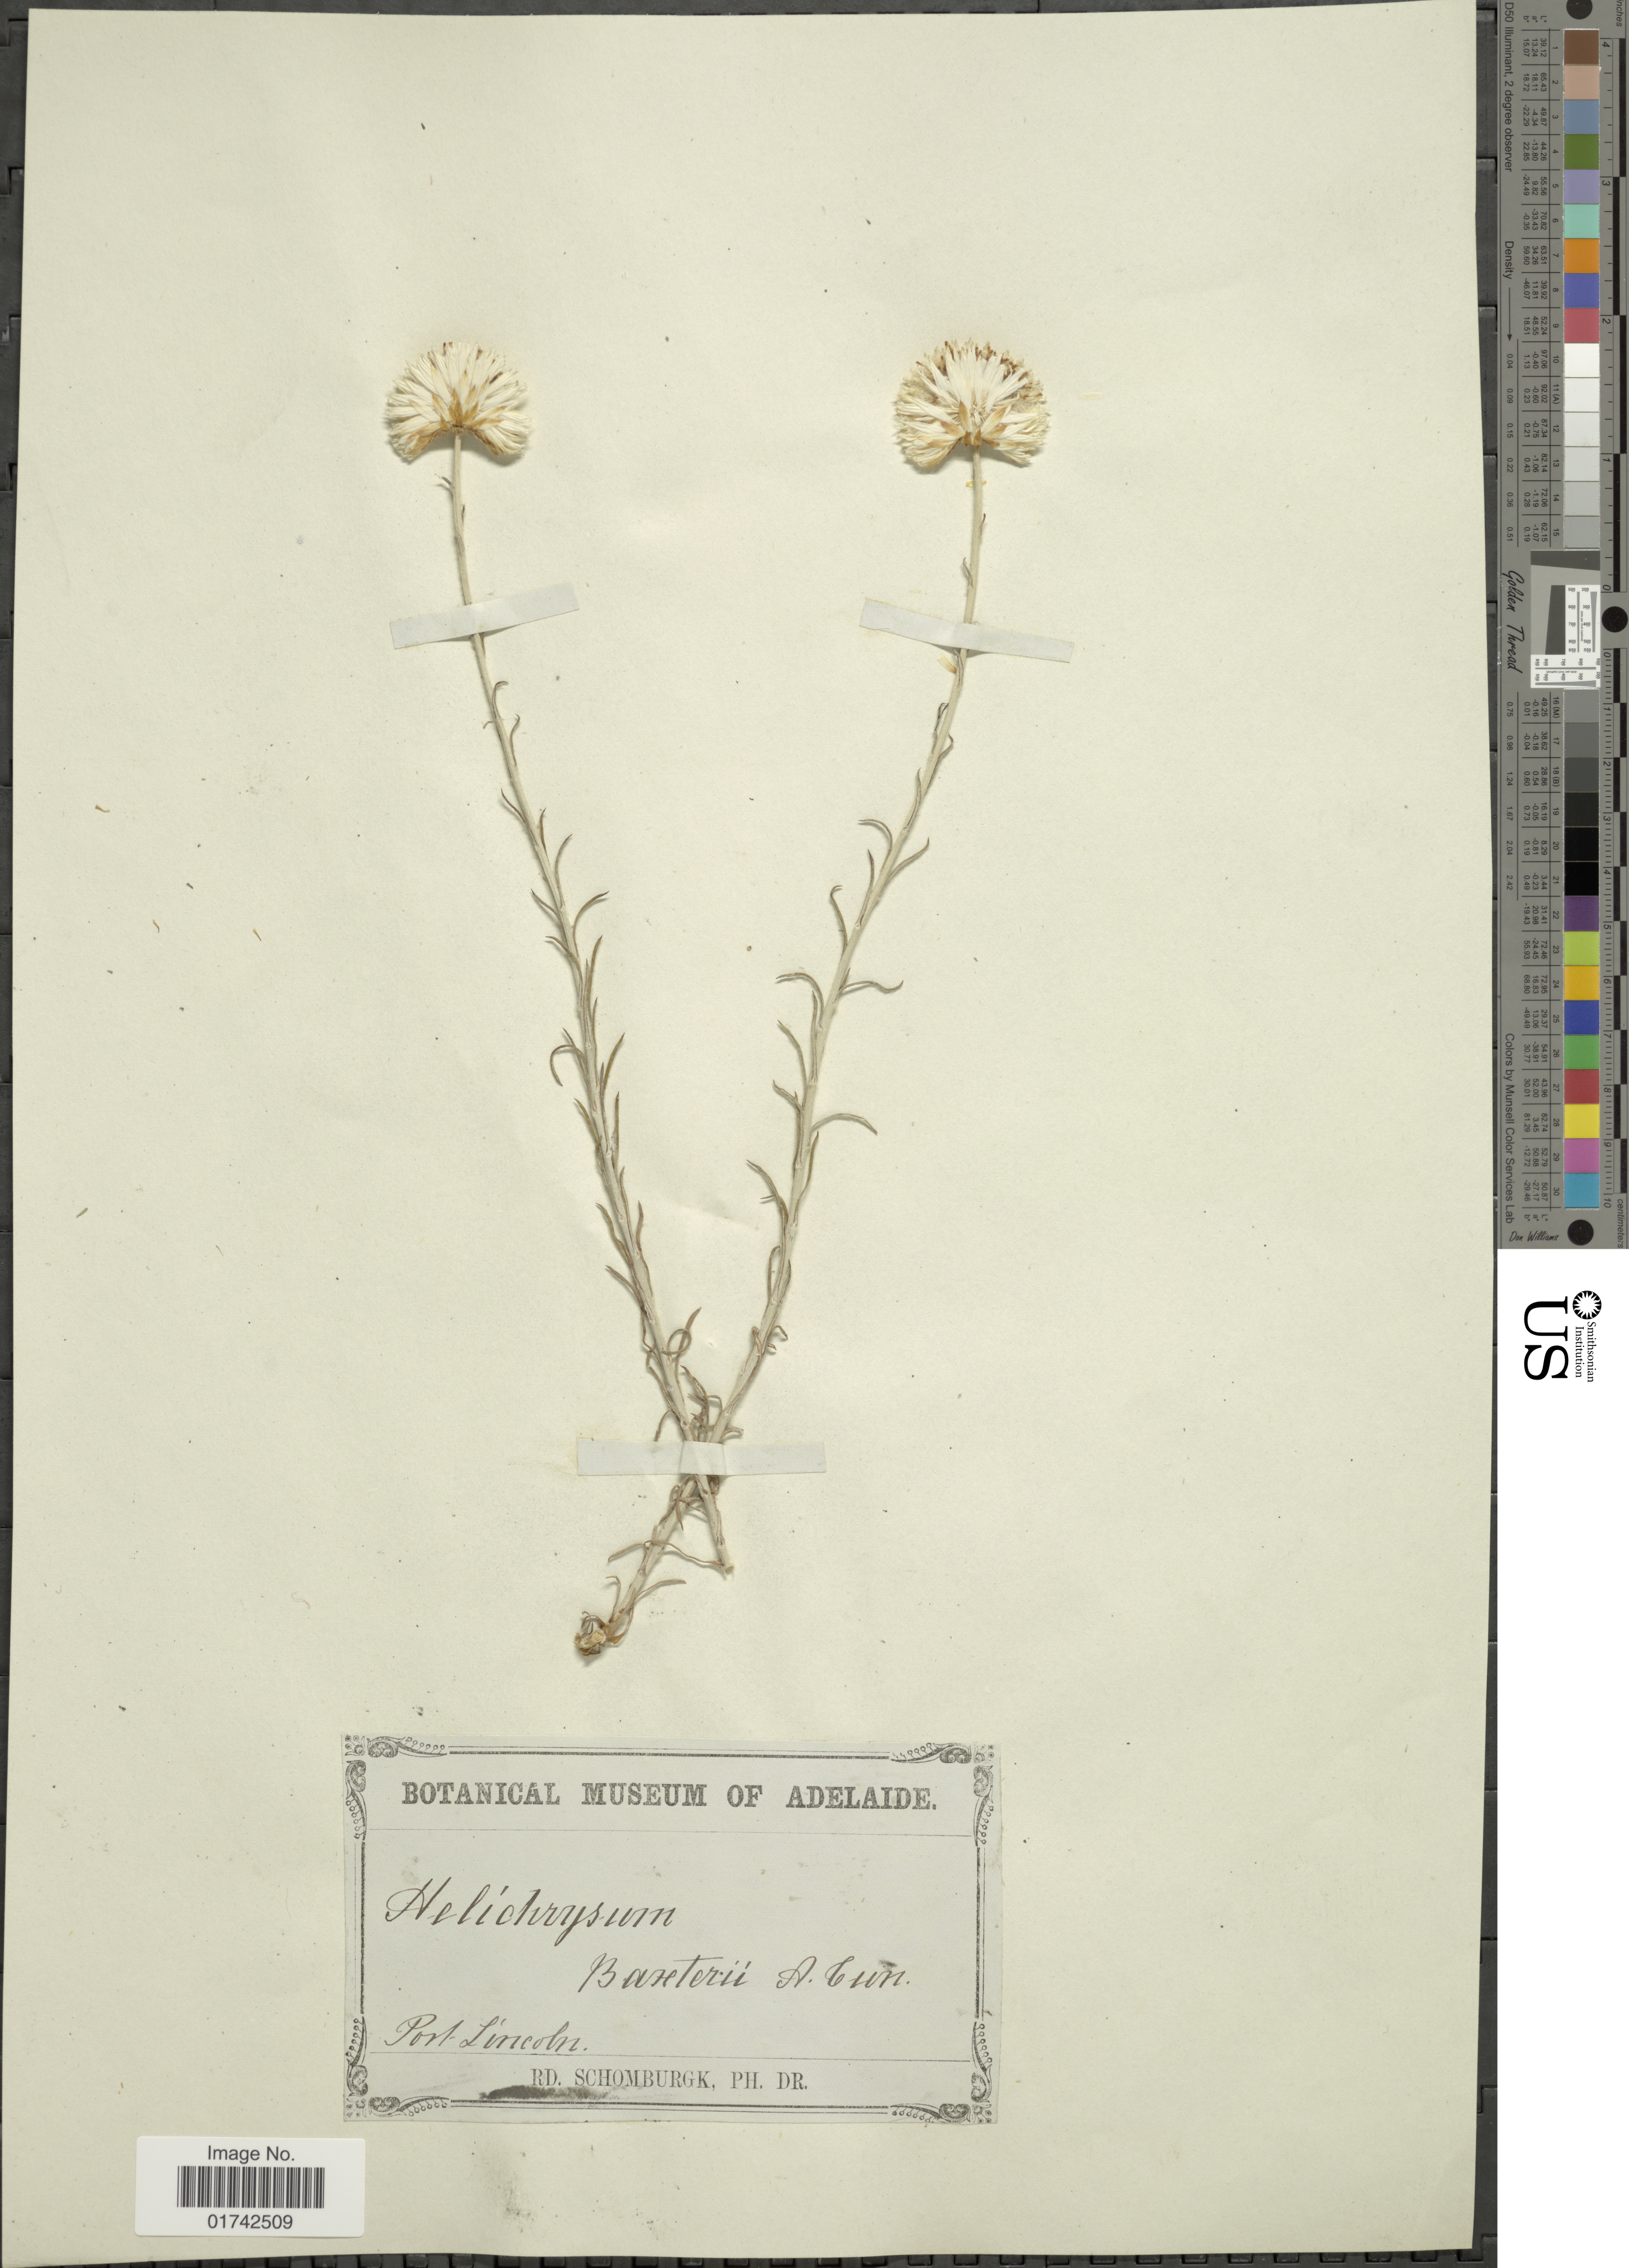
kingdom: Plantae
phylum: Tracheophyta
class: Magnoliopsida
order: Asterales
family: Asteraceae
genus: Helichrysum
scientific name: Helichrysum baxteri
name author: A. Cunn. ex DC.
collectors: M. R. Schomburgk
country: Australia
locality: Port Lincoln